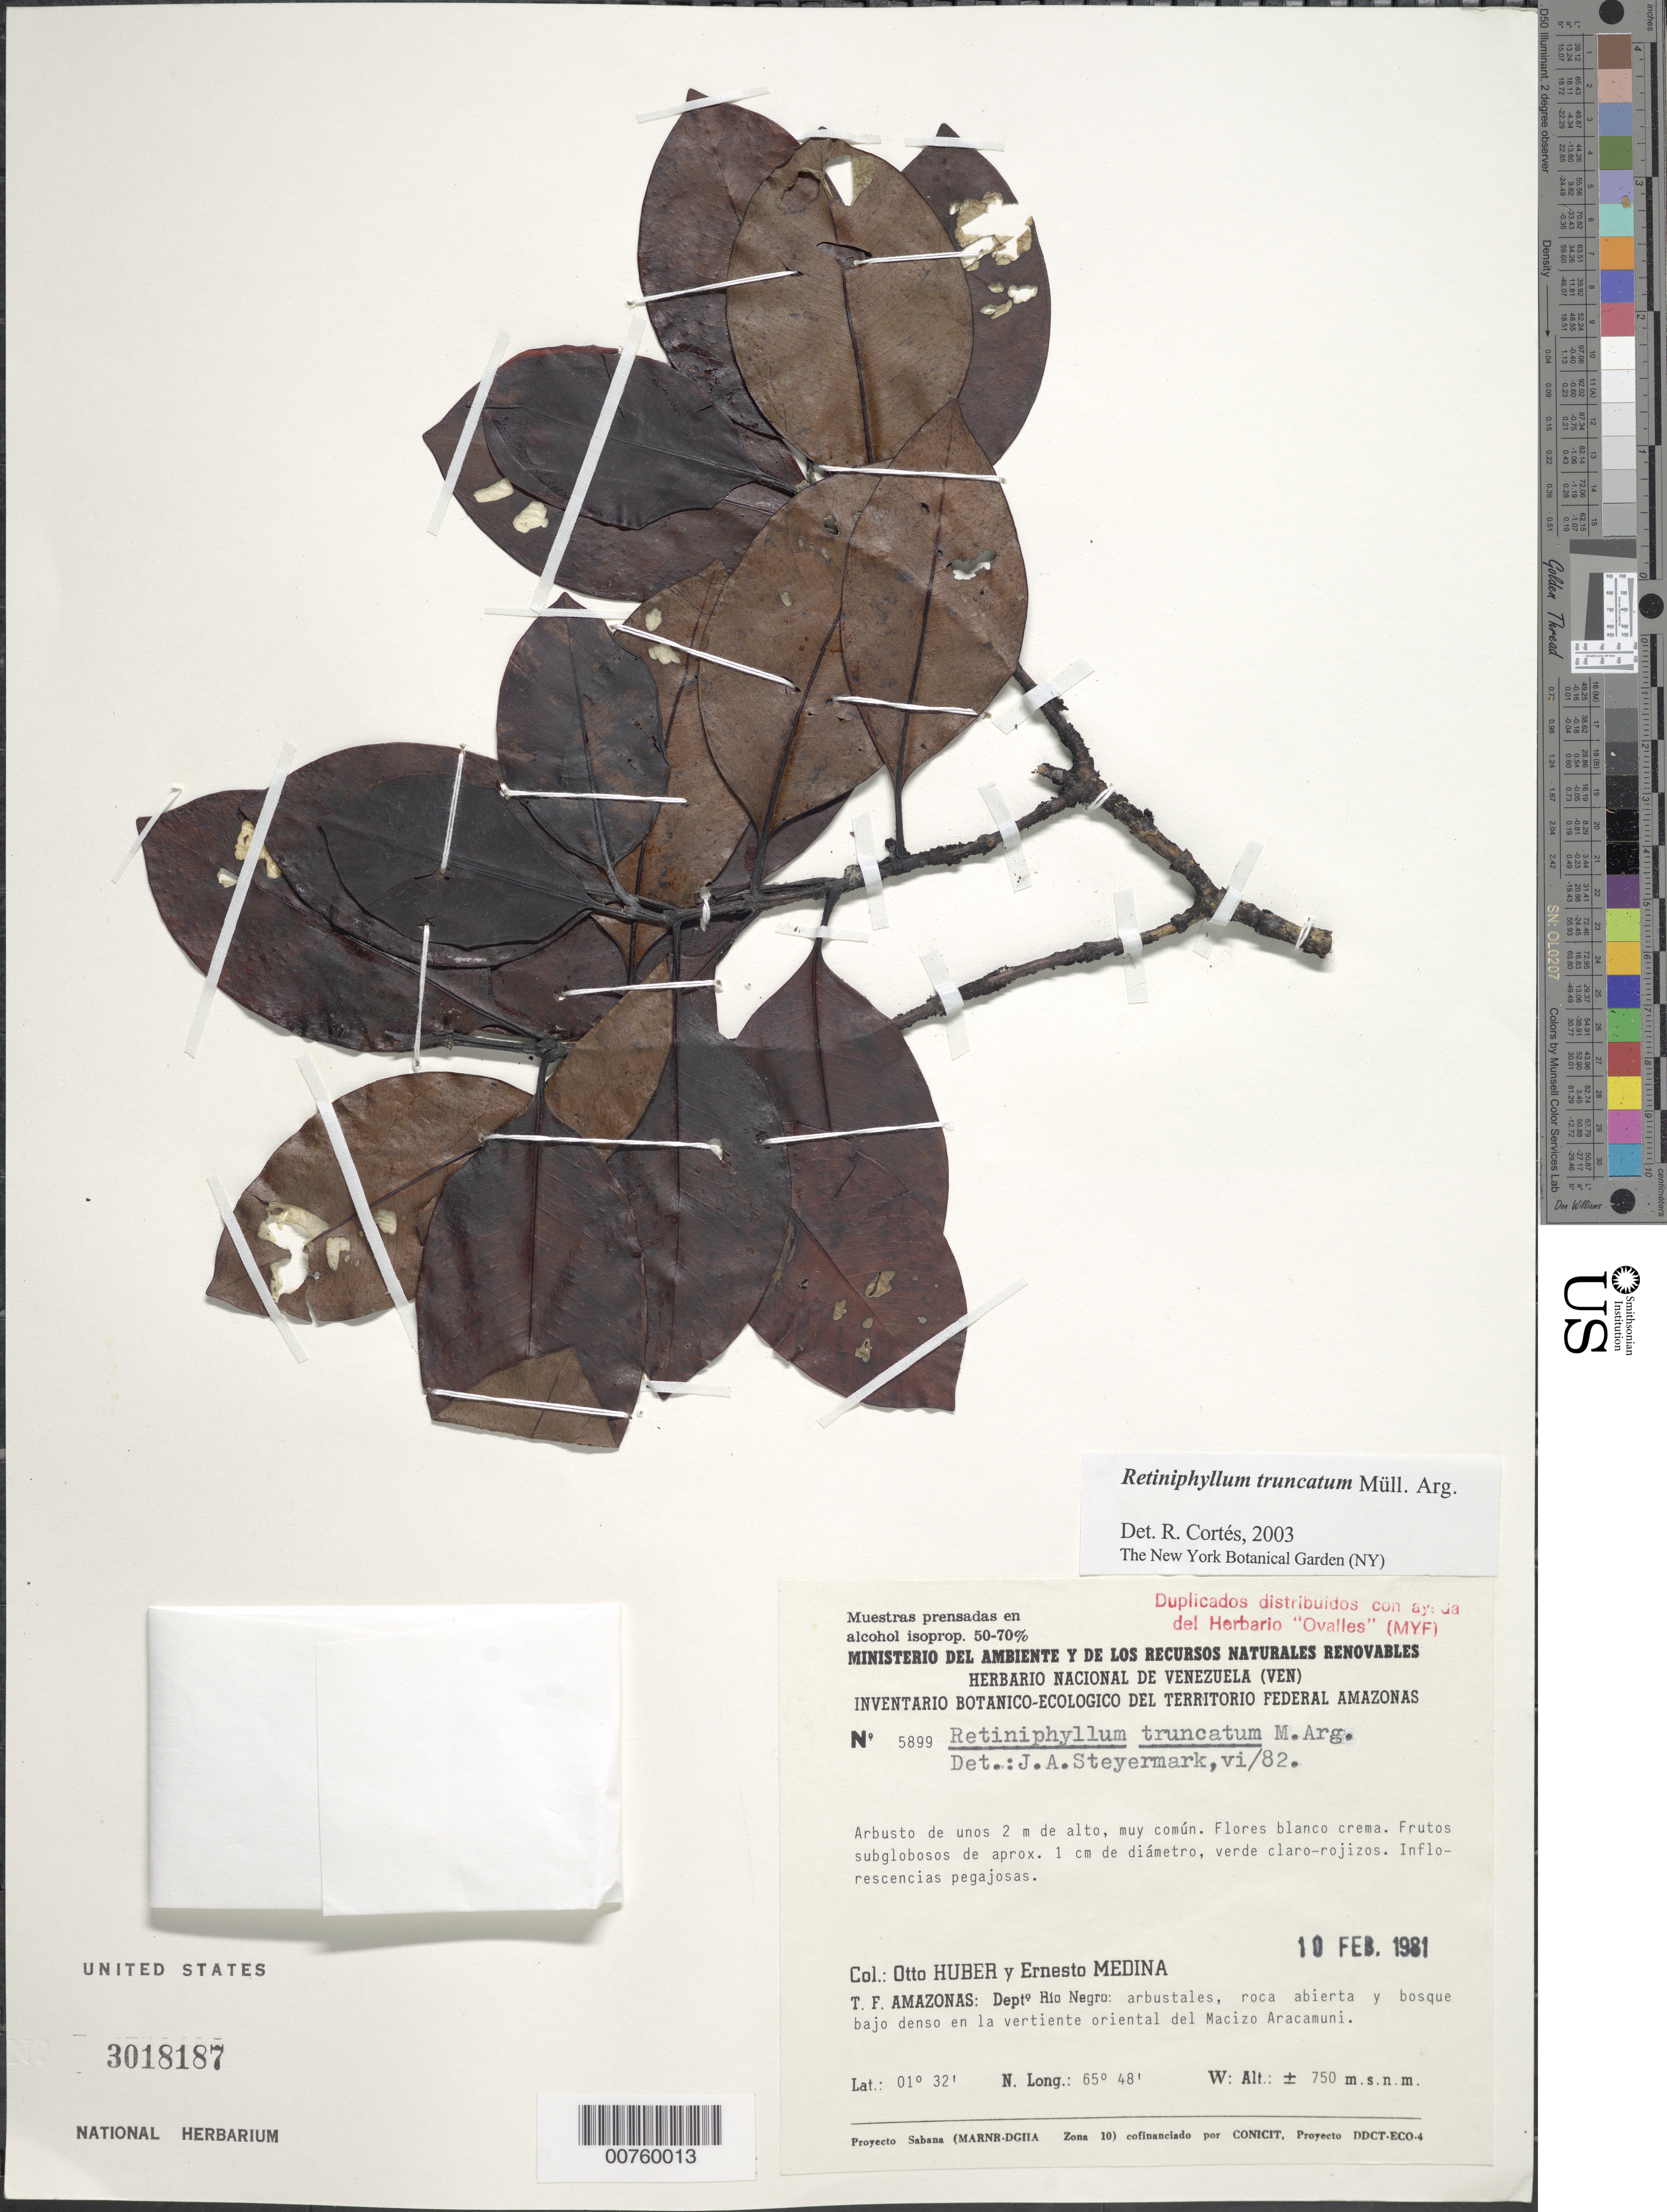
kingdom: Plantae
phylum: Tracheophyta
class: Magnoliopsida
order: Gentianales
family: Rubiaceae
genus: Retiniphyllum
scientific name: Retiniphyllum truncatum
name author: Müll. Arg.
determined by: Cortes R., G.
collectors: O. Huber & E. Medina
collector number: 5899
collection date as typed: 10-Feb-81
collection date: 1981-02-10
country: Venezuela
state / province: Amazonas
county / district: Río Negro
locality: Macizo Aracamuni, en la veritente oriental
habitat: Arbustales, roca abierta y bosque bajo denso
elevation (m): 750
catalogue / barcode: US 3018187